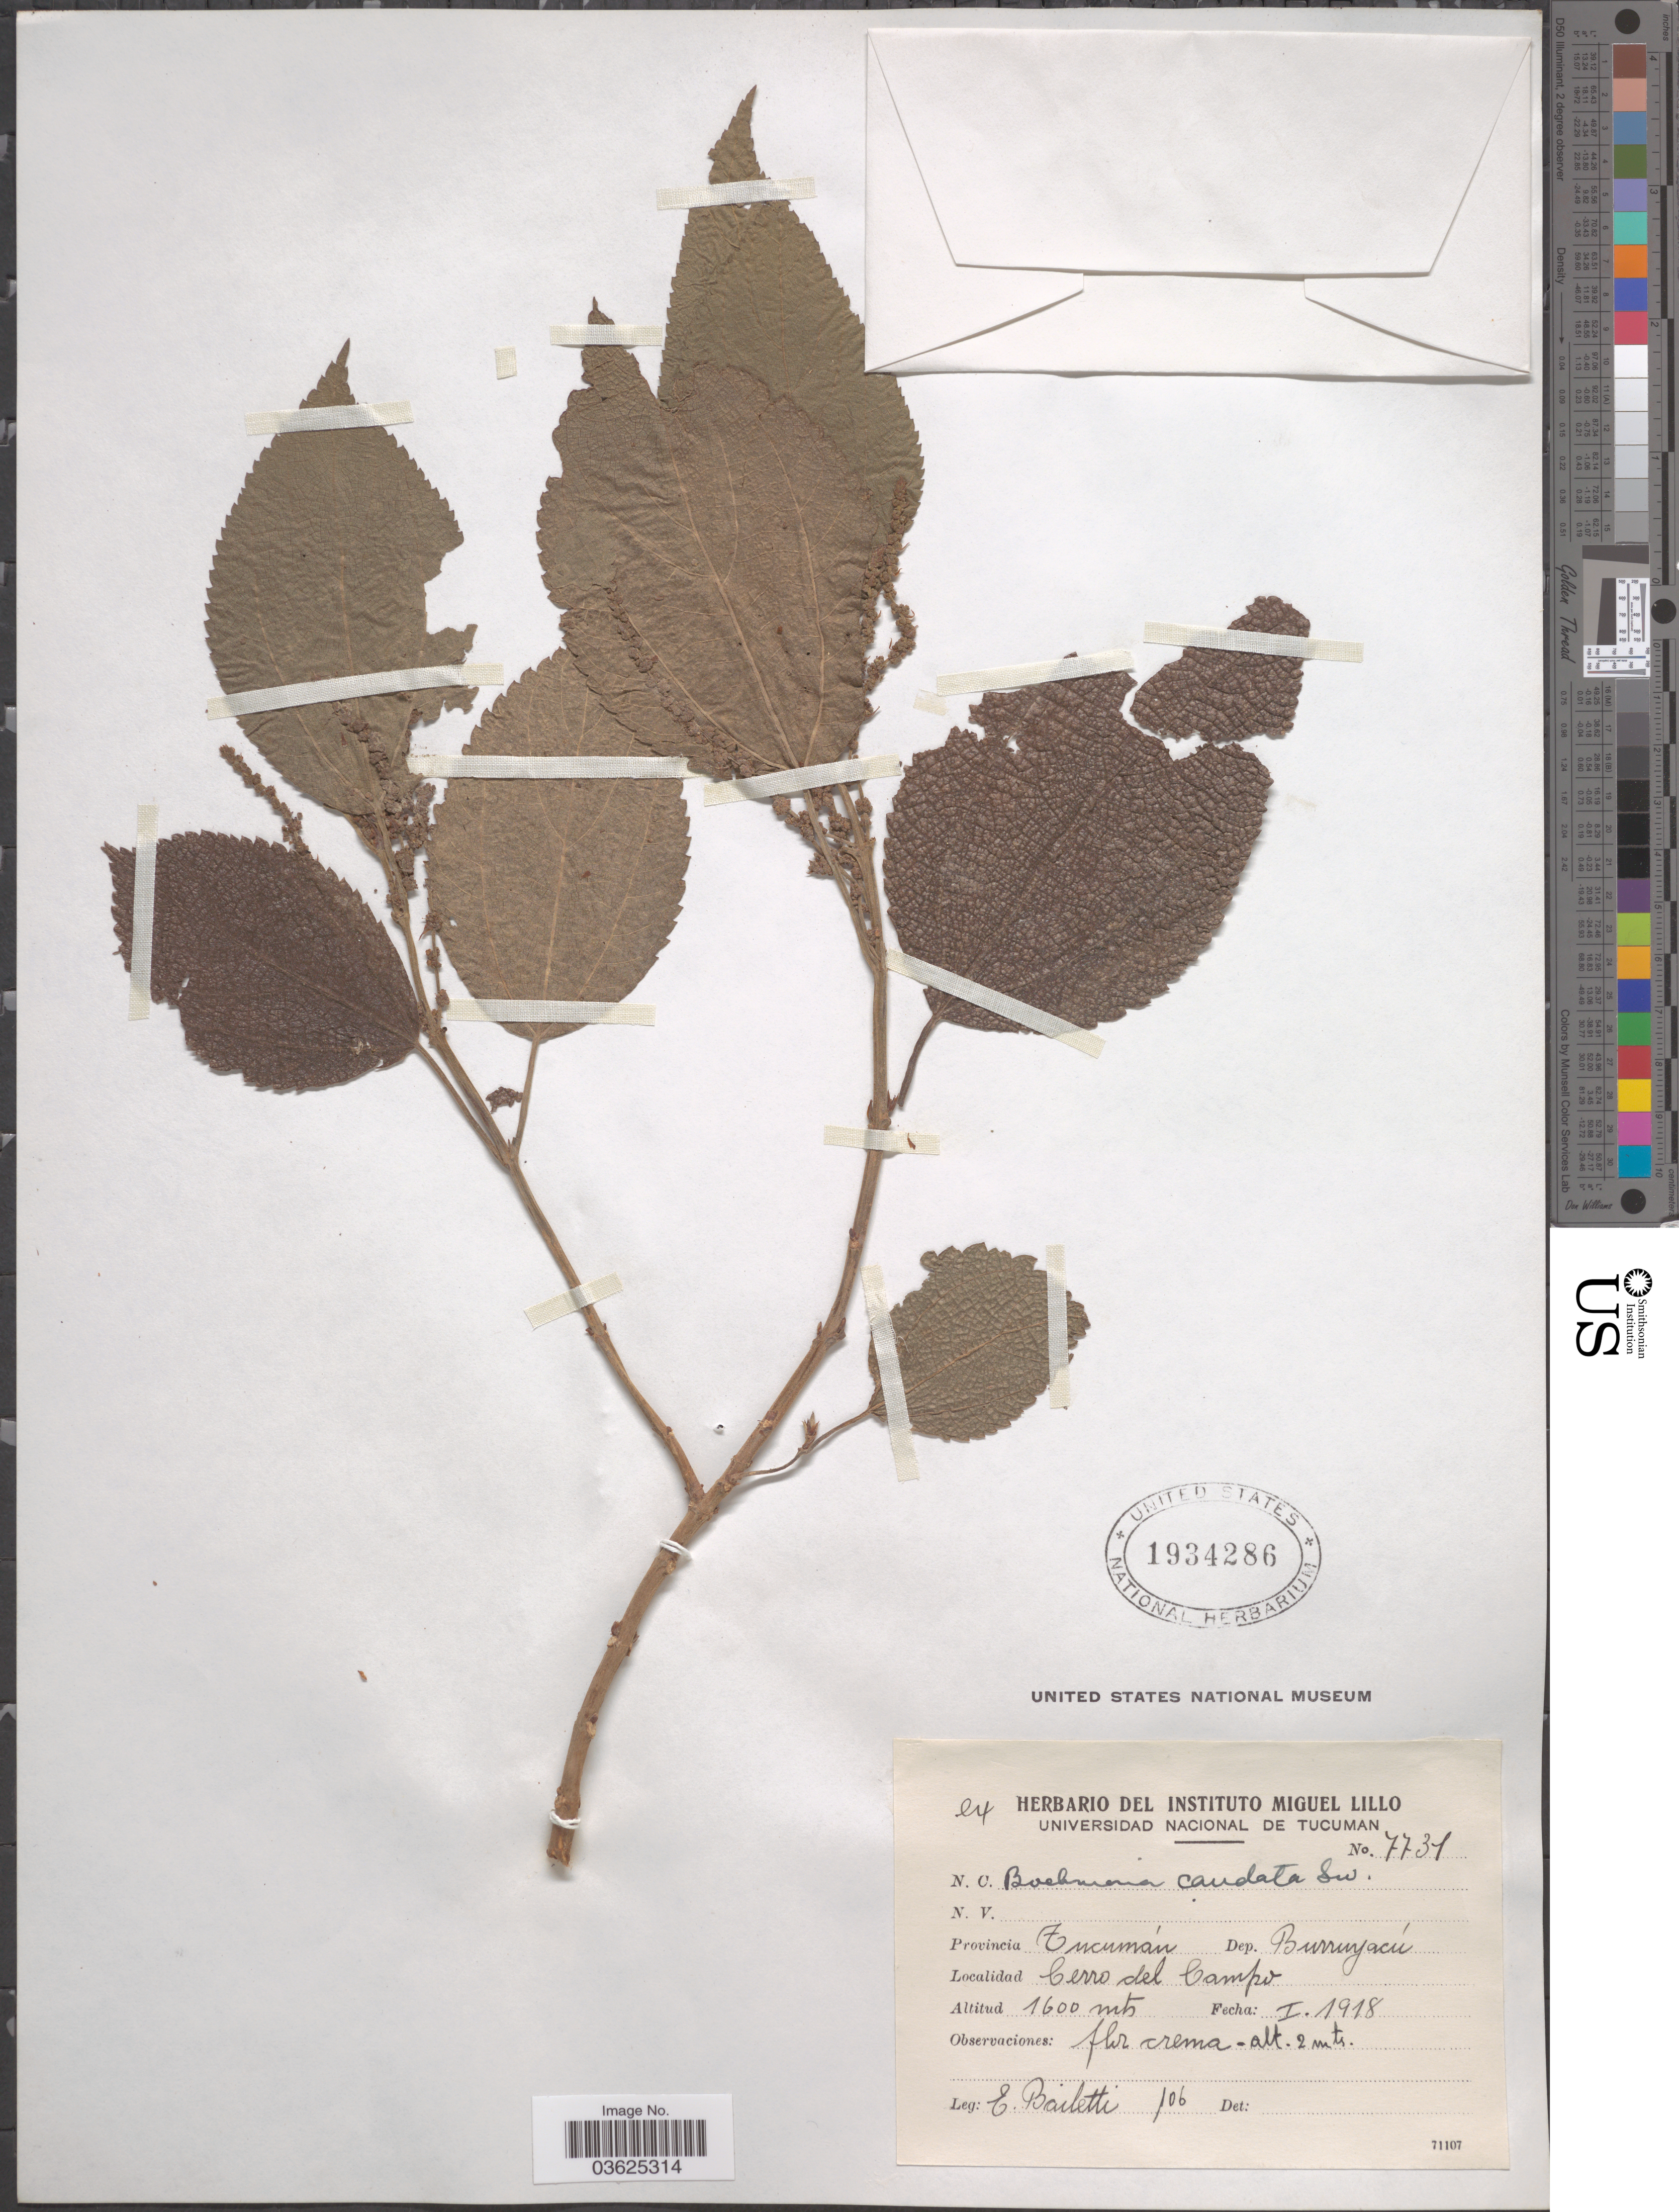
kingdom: Plantae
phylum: Tracheophyta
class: Magnoliopsida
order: Rosales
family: Urticaceae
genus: Boehmeria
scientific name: Boehmeria caudata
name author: Sw.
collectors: E. Bailetti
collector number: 106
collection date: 1918-01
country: Argentina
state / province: Tucuman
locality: Dep. Burruyacú. Cerro del Campo.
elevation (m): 1600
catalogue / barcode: US 1934286